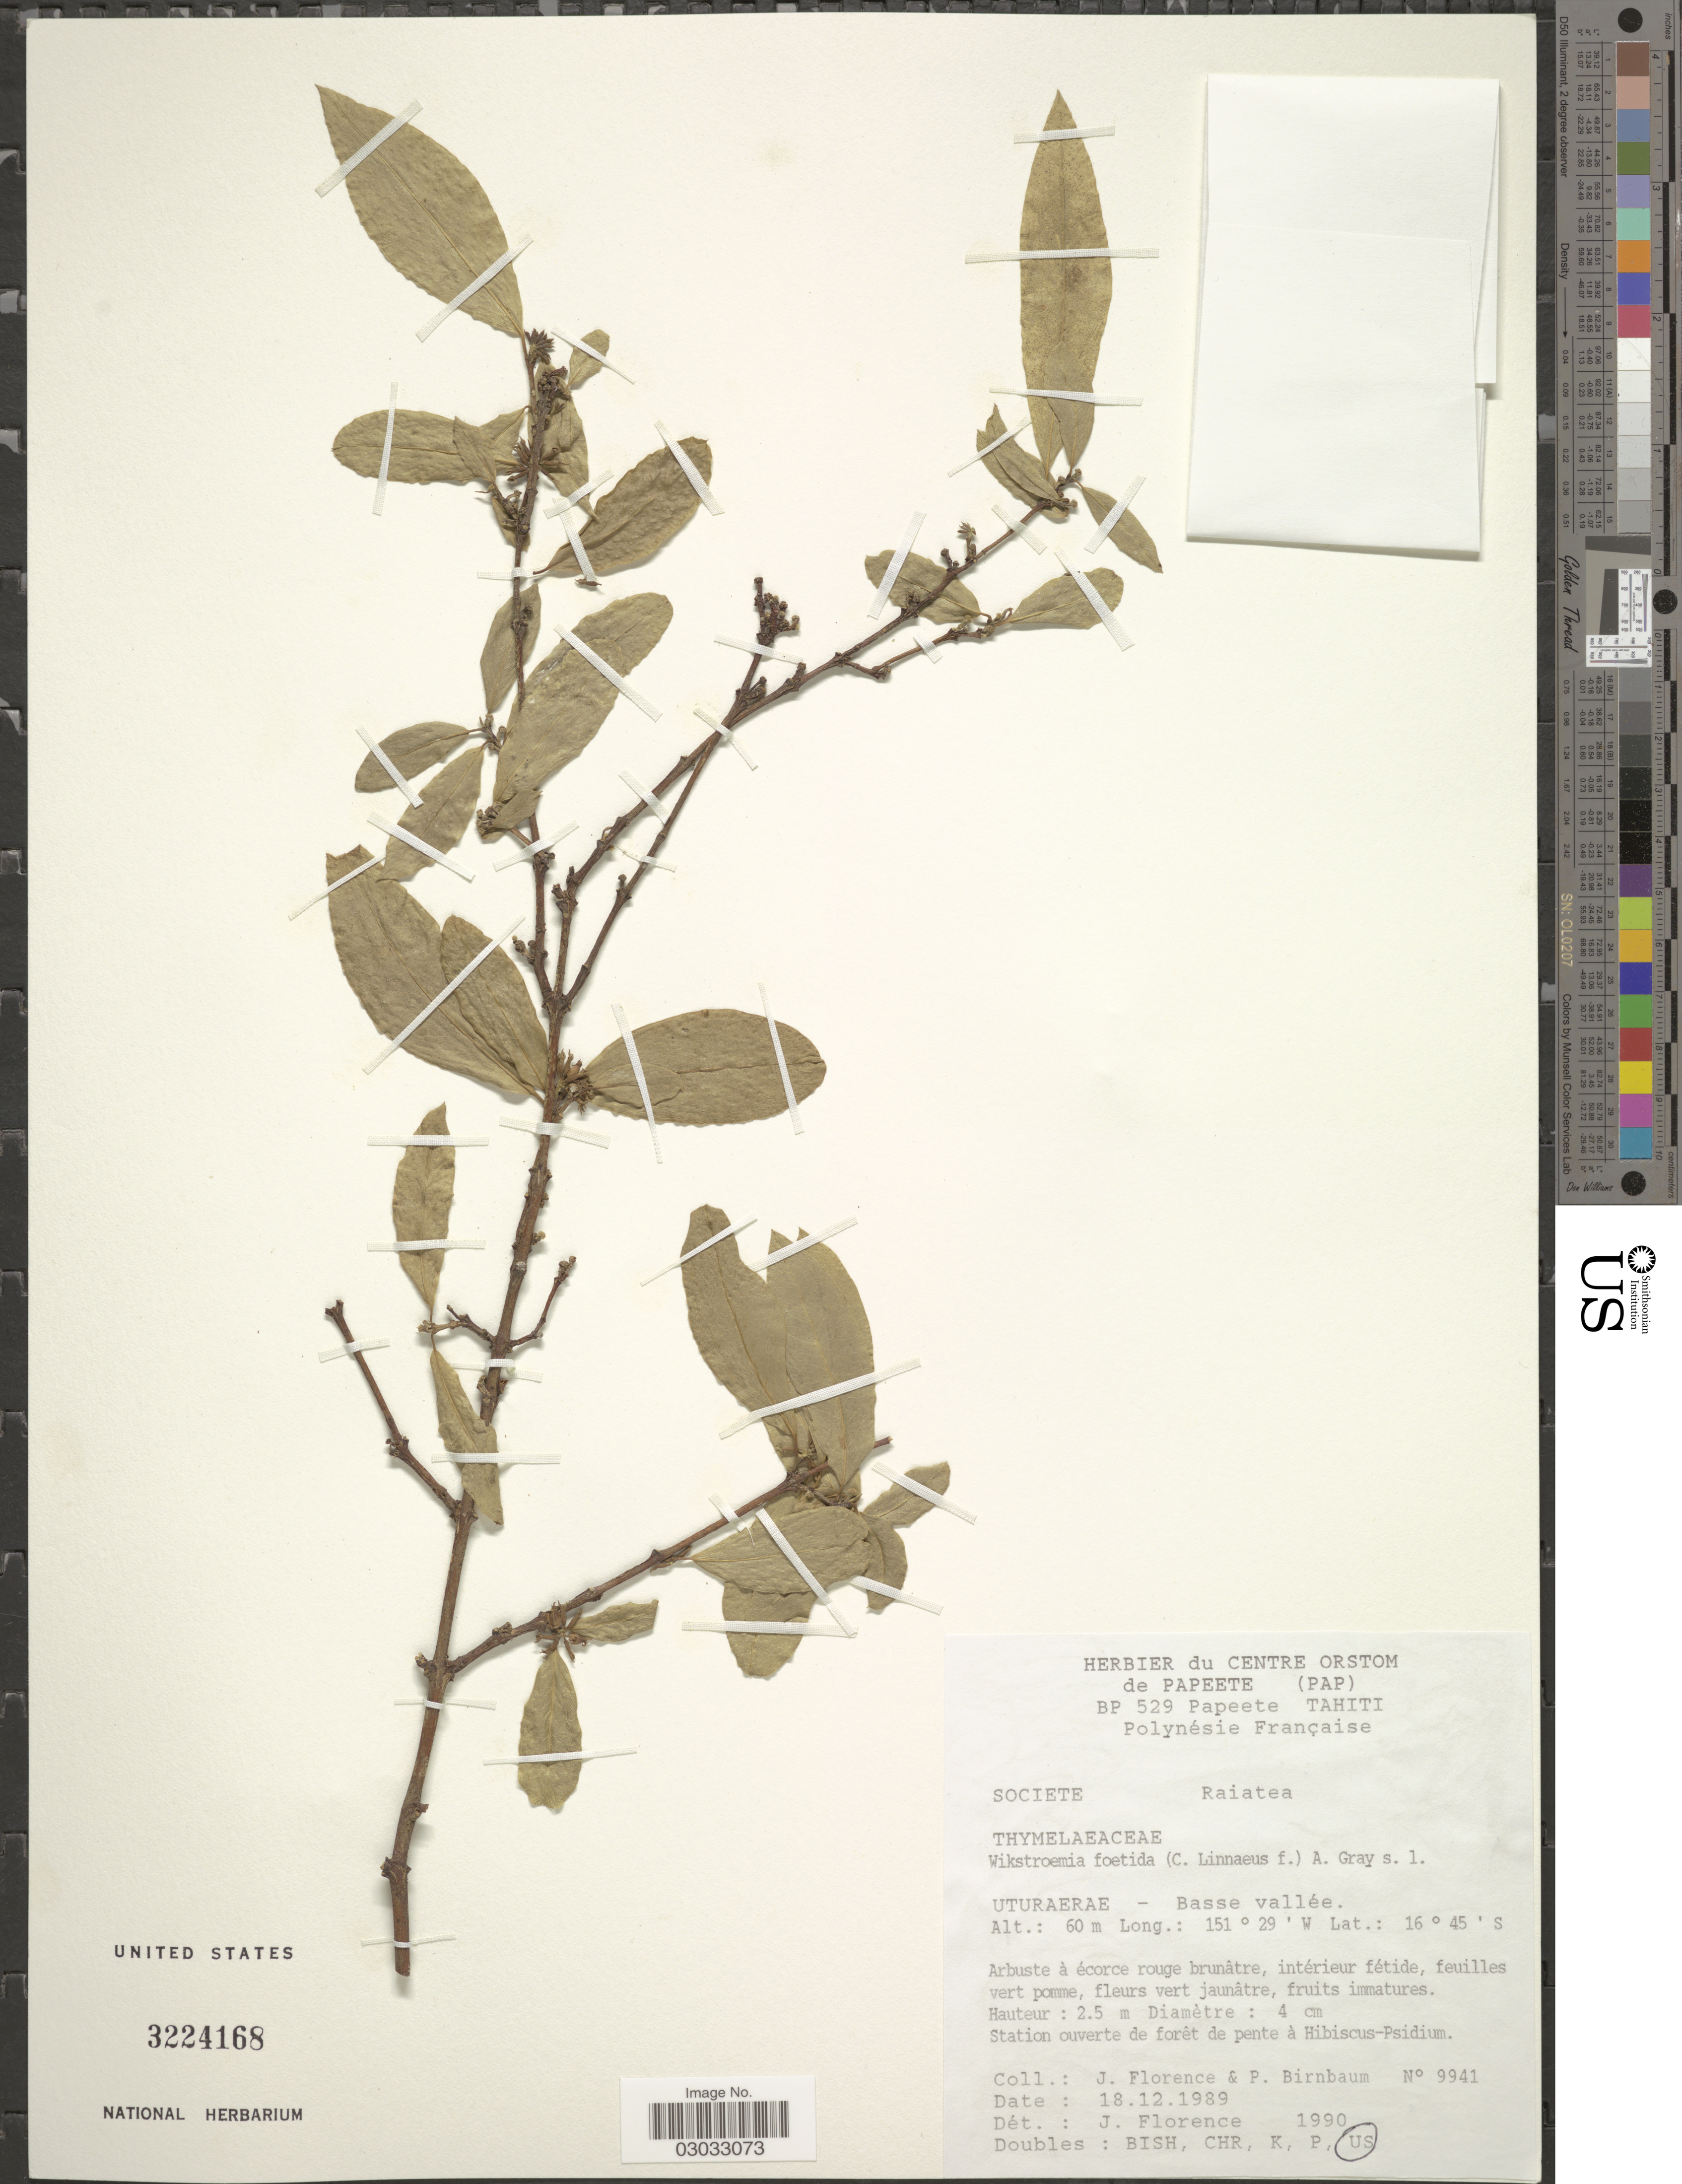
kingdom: Plantae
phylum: Tracheophyta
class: Magnoliopsida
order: Malvales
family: Thymelaeaceae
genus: Wikstroemia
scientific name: Wikstroemia coriacea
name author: Seem.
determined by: Florence, J.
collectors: J. Florence & P. Birnbaum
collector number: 9941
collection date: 1989-12-18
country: French Polynesia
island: Raiatea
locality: Societe, Raiatea, Uturaerae-Basse vallée.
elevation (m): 60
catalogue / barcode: US 3224168